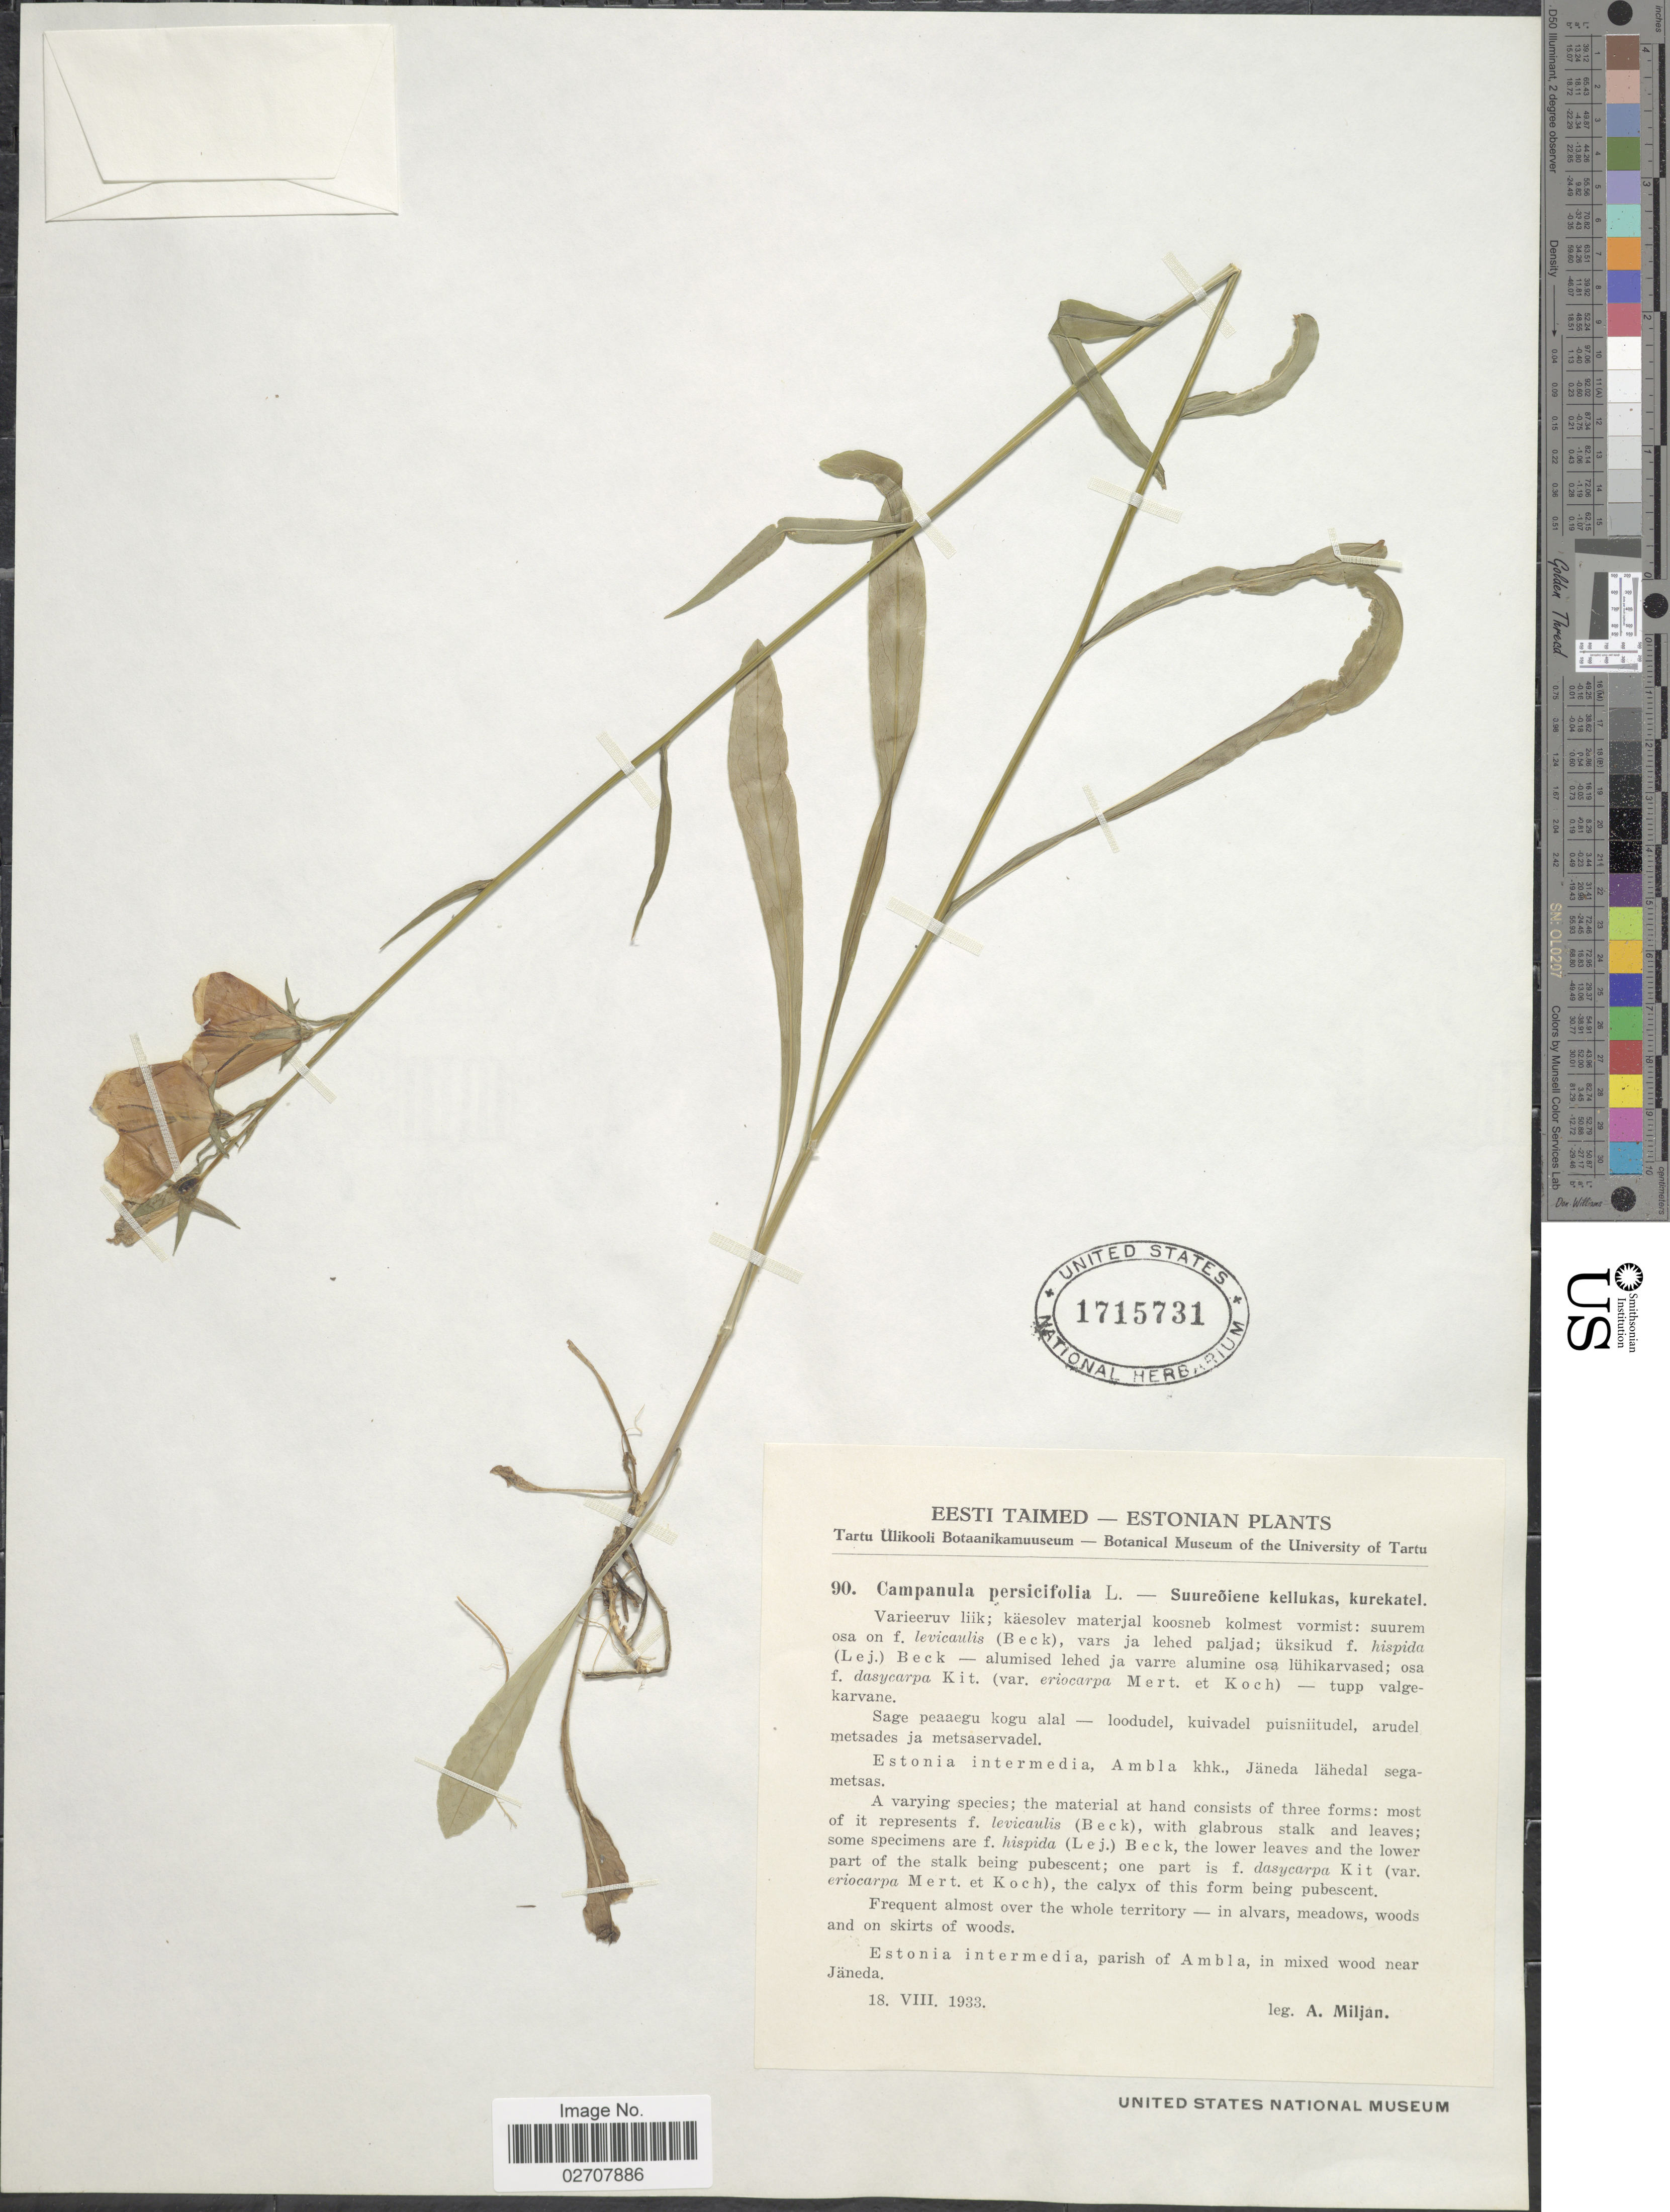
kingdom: Plantae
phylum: Tracheophyta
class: Magnoliopsida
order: Asterales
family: Campanulaceae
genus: Campanula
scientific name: Campanula persicifolia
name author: L.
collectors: A. Miljan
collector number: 90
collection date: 1933-08-18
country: Estonia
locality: Estonia intermedia, parish of Ambla, near Janeda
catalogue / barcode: US 1715731